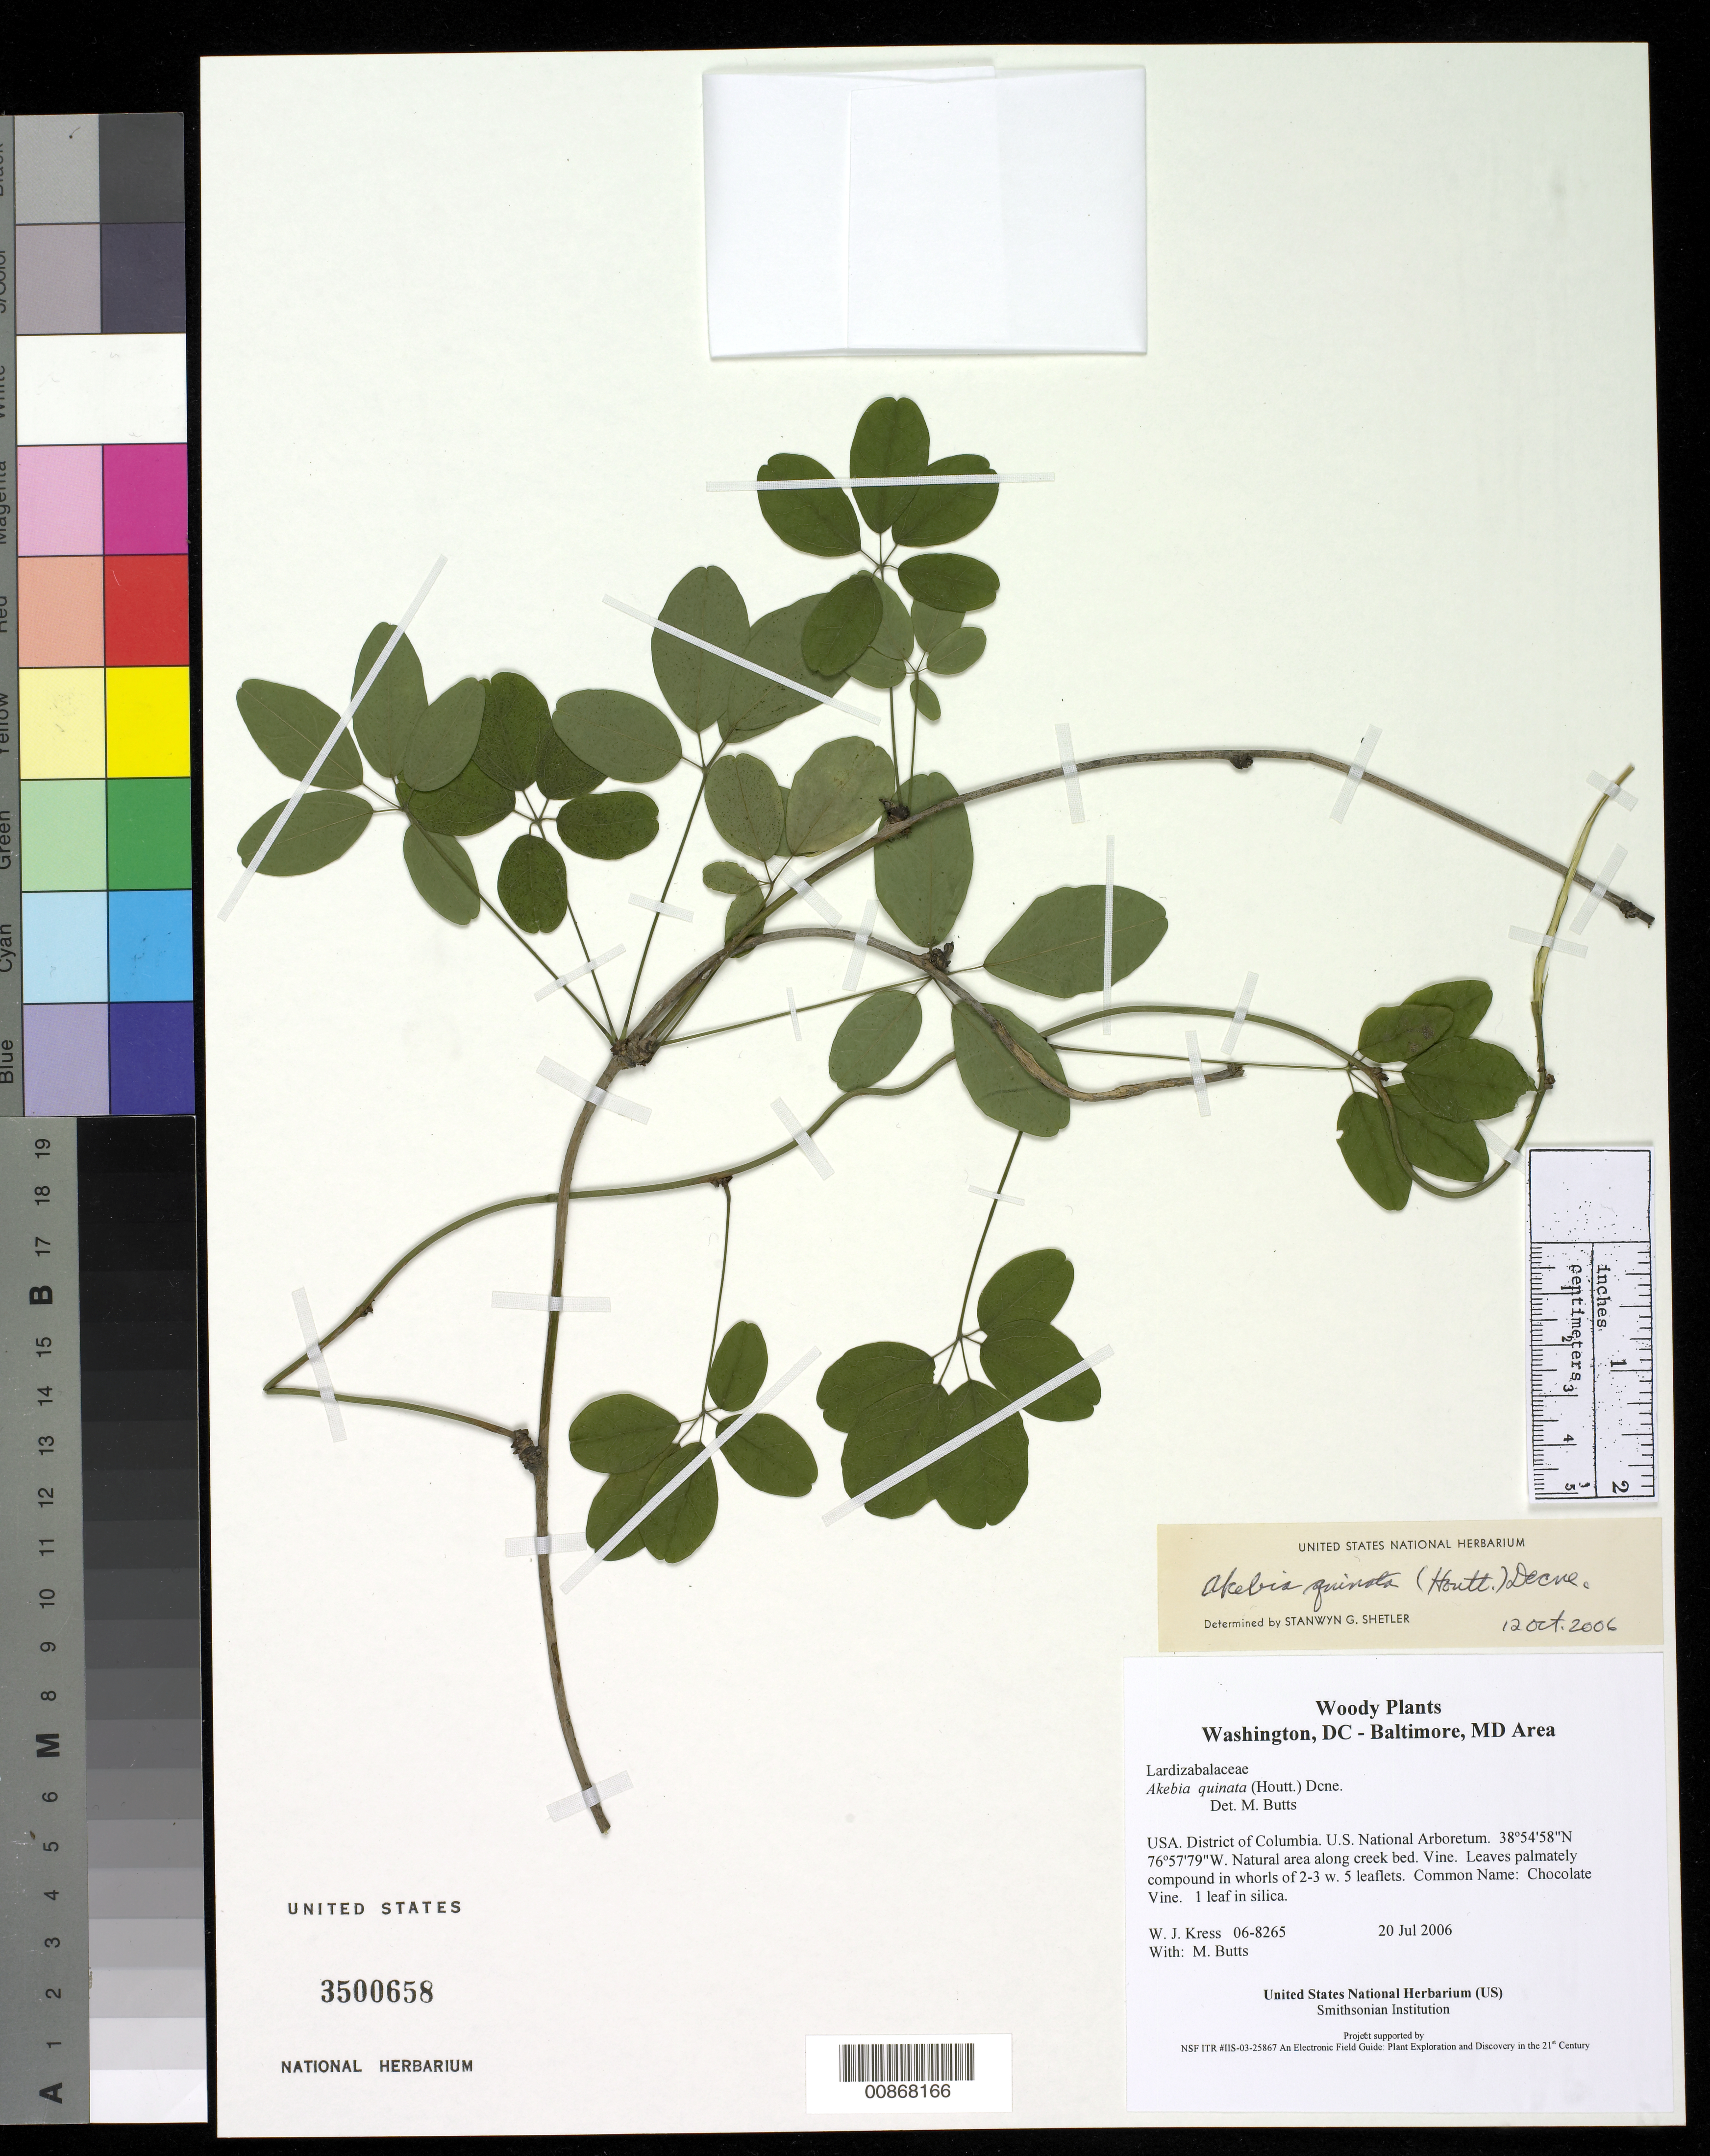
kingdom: Plantae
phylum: Tracheophyta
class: Magnoliopsida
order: Ranunculales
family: Lardizabalaceae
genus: Akebia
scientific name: Akebia quinata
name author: (Houtt.) Decne.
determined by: Butts, M. B.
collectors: W. J. Kress & M. B. Butts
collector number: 06-8265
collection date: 2006-07-20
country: United States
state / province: District of Columbia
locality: U.S. National Arboretum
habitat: Natural area along creek bed.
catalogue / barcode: US 3500658